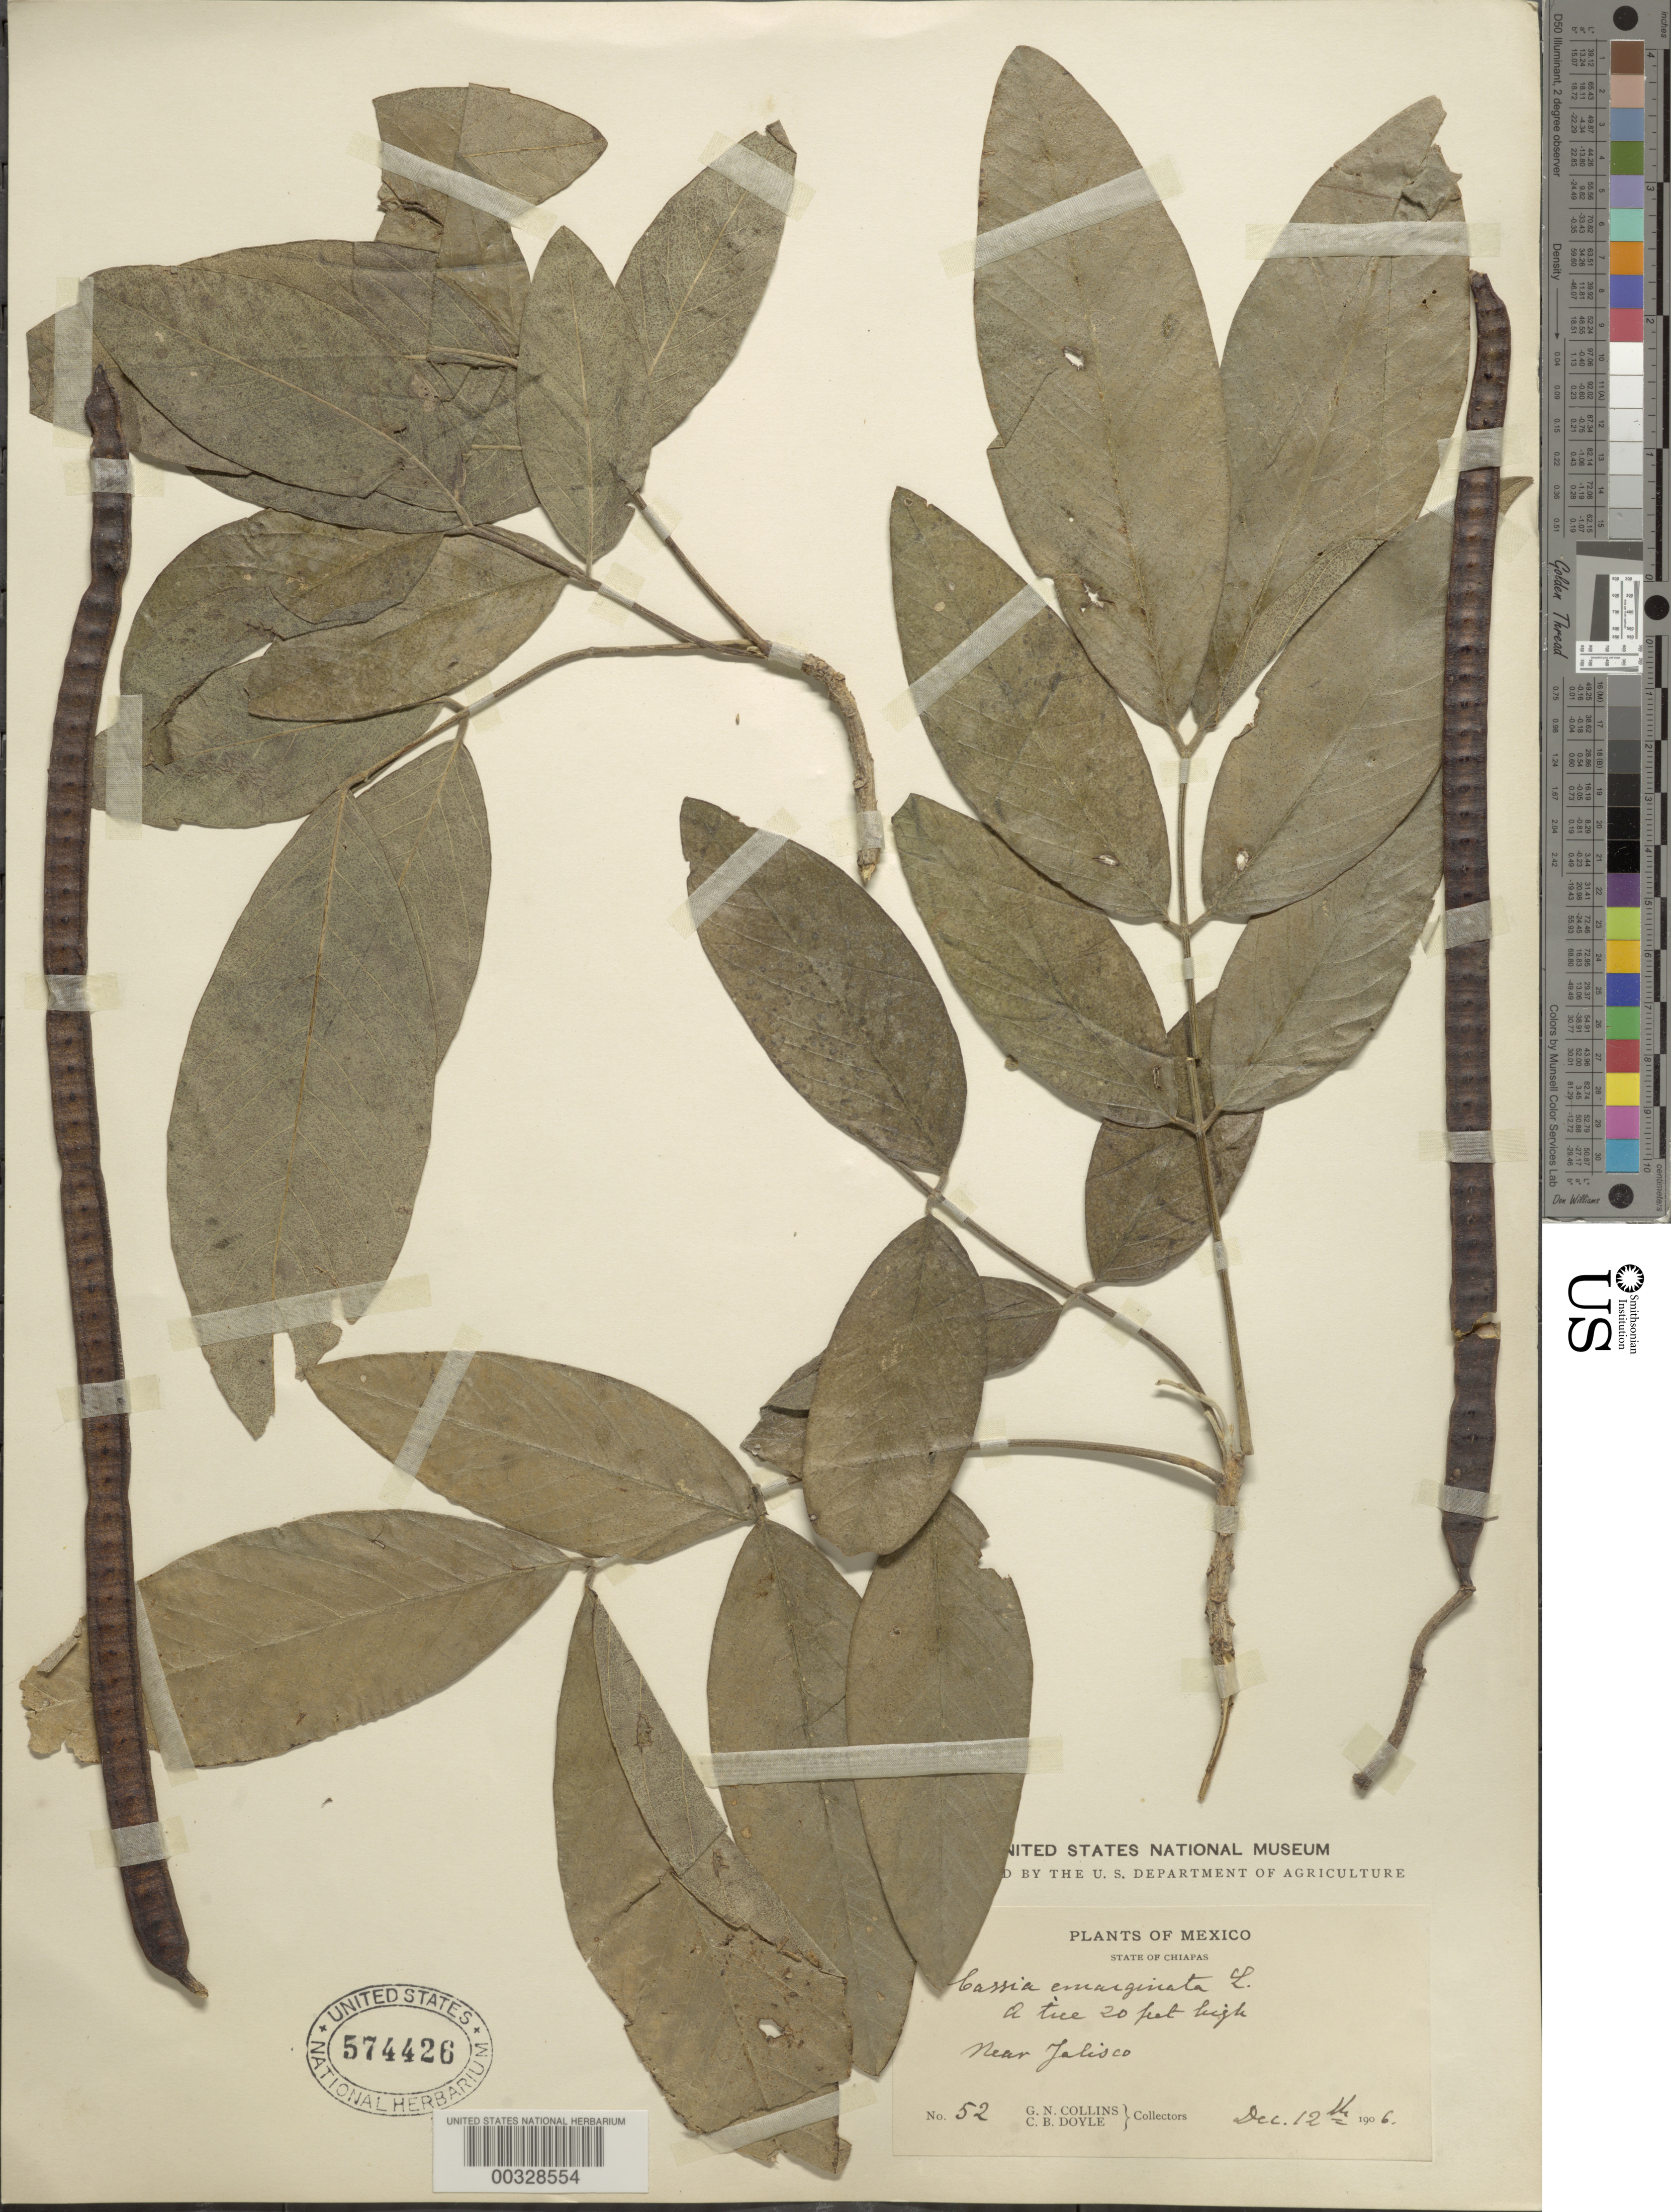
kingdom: Plantae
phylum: Tracheophyta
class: Magnoliopsida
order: Fabales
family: Fabaceae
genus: Senna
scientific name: Senna emarginata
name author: L.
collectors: G. Collins & C. Doyle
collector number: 52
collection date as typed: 12 Dec 1906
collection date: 1906-12-12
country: Mexico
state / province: Chiapas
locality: Near Jalisco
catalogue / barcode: US 574426